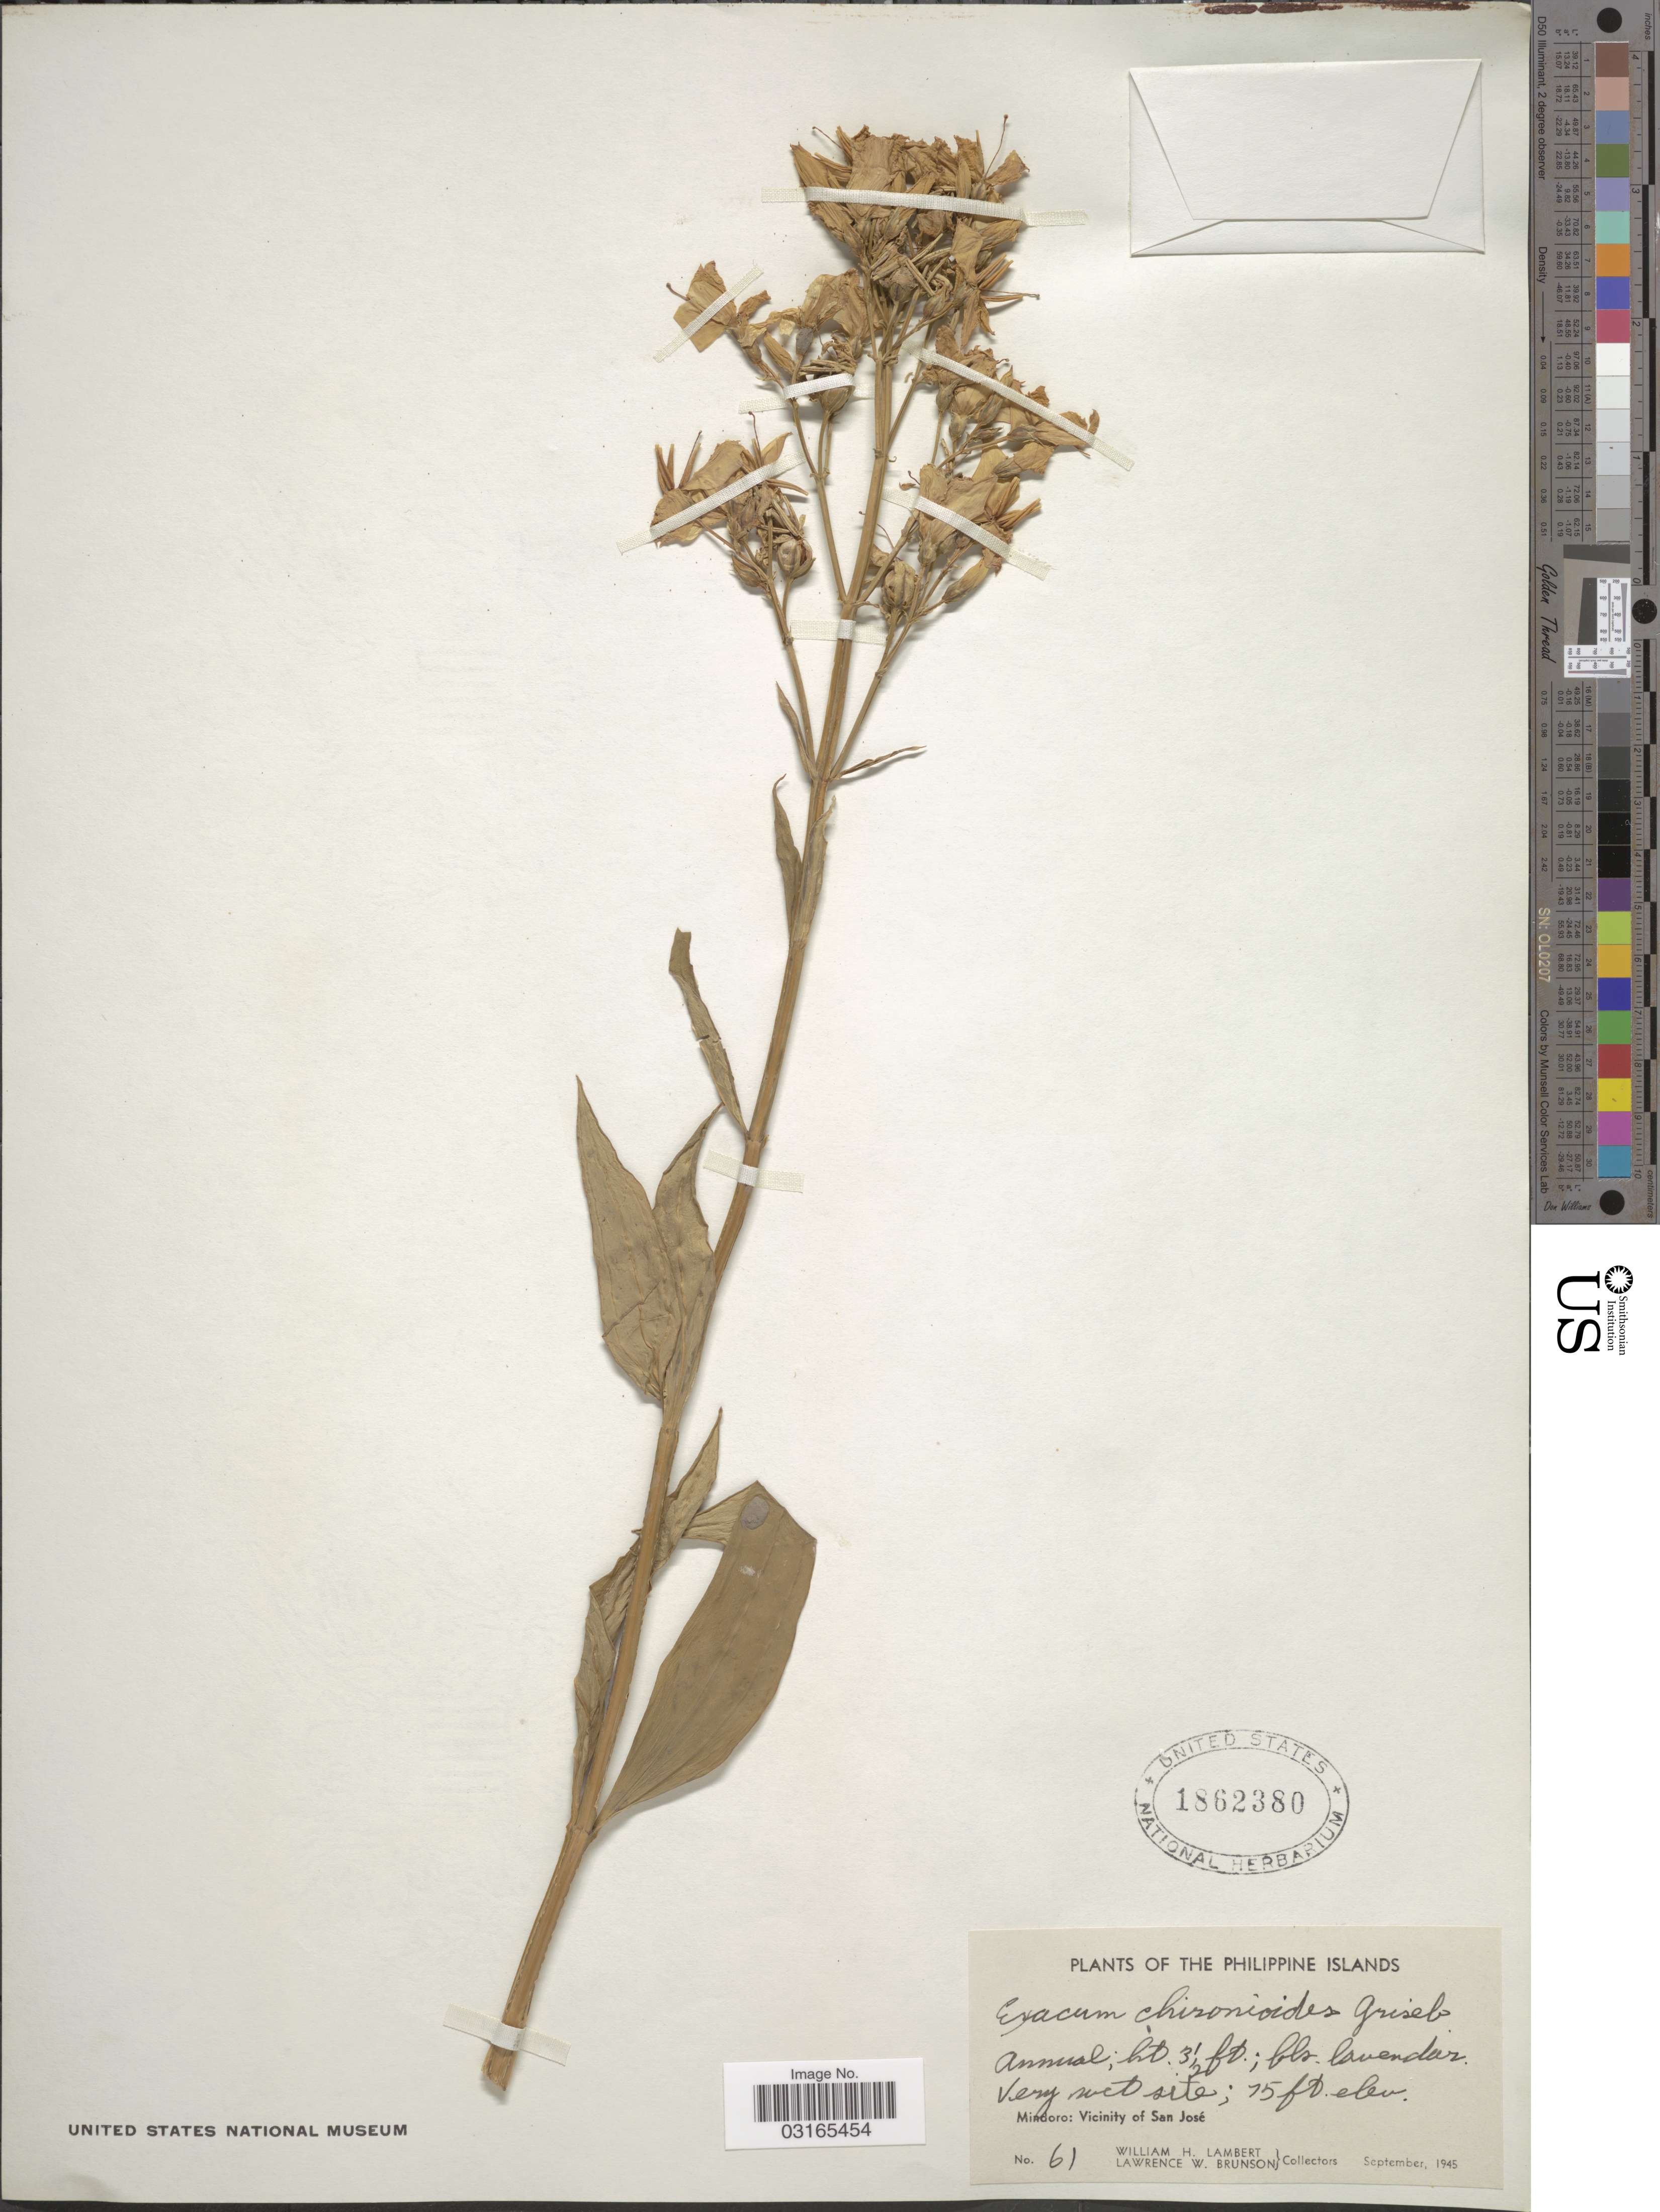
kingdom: Plantae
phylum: Tracheophyta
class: Magnoliopsida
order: Gentianales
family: Gentianaceae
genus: Exacum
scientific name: Exacum tetragonum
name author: Roxb.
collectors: W. Lambert & L. Brunson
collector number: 61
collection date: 1945-09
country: Philippines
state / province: Mimaropa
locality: Philippine Islands. Mindoro: Vicinity of San José.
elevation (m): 5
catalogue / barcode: US 1862380